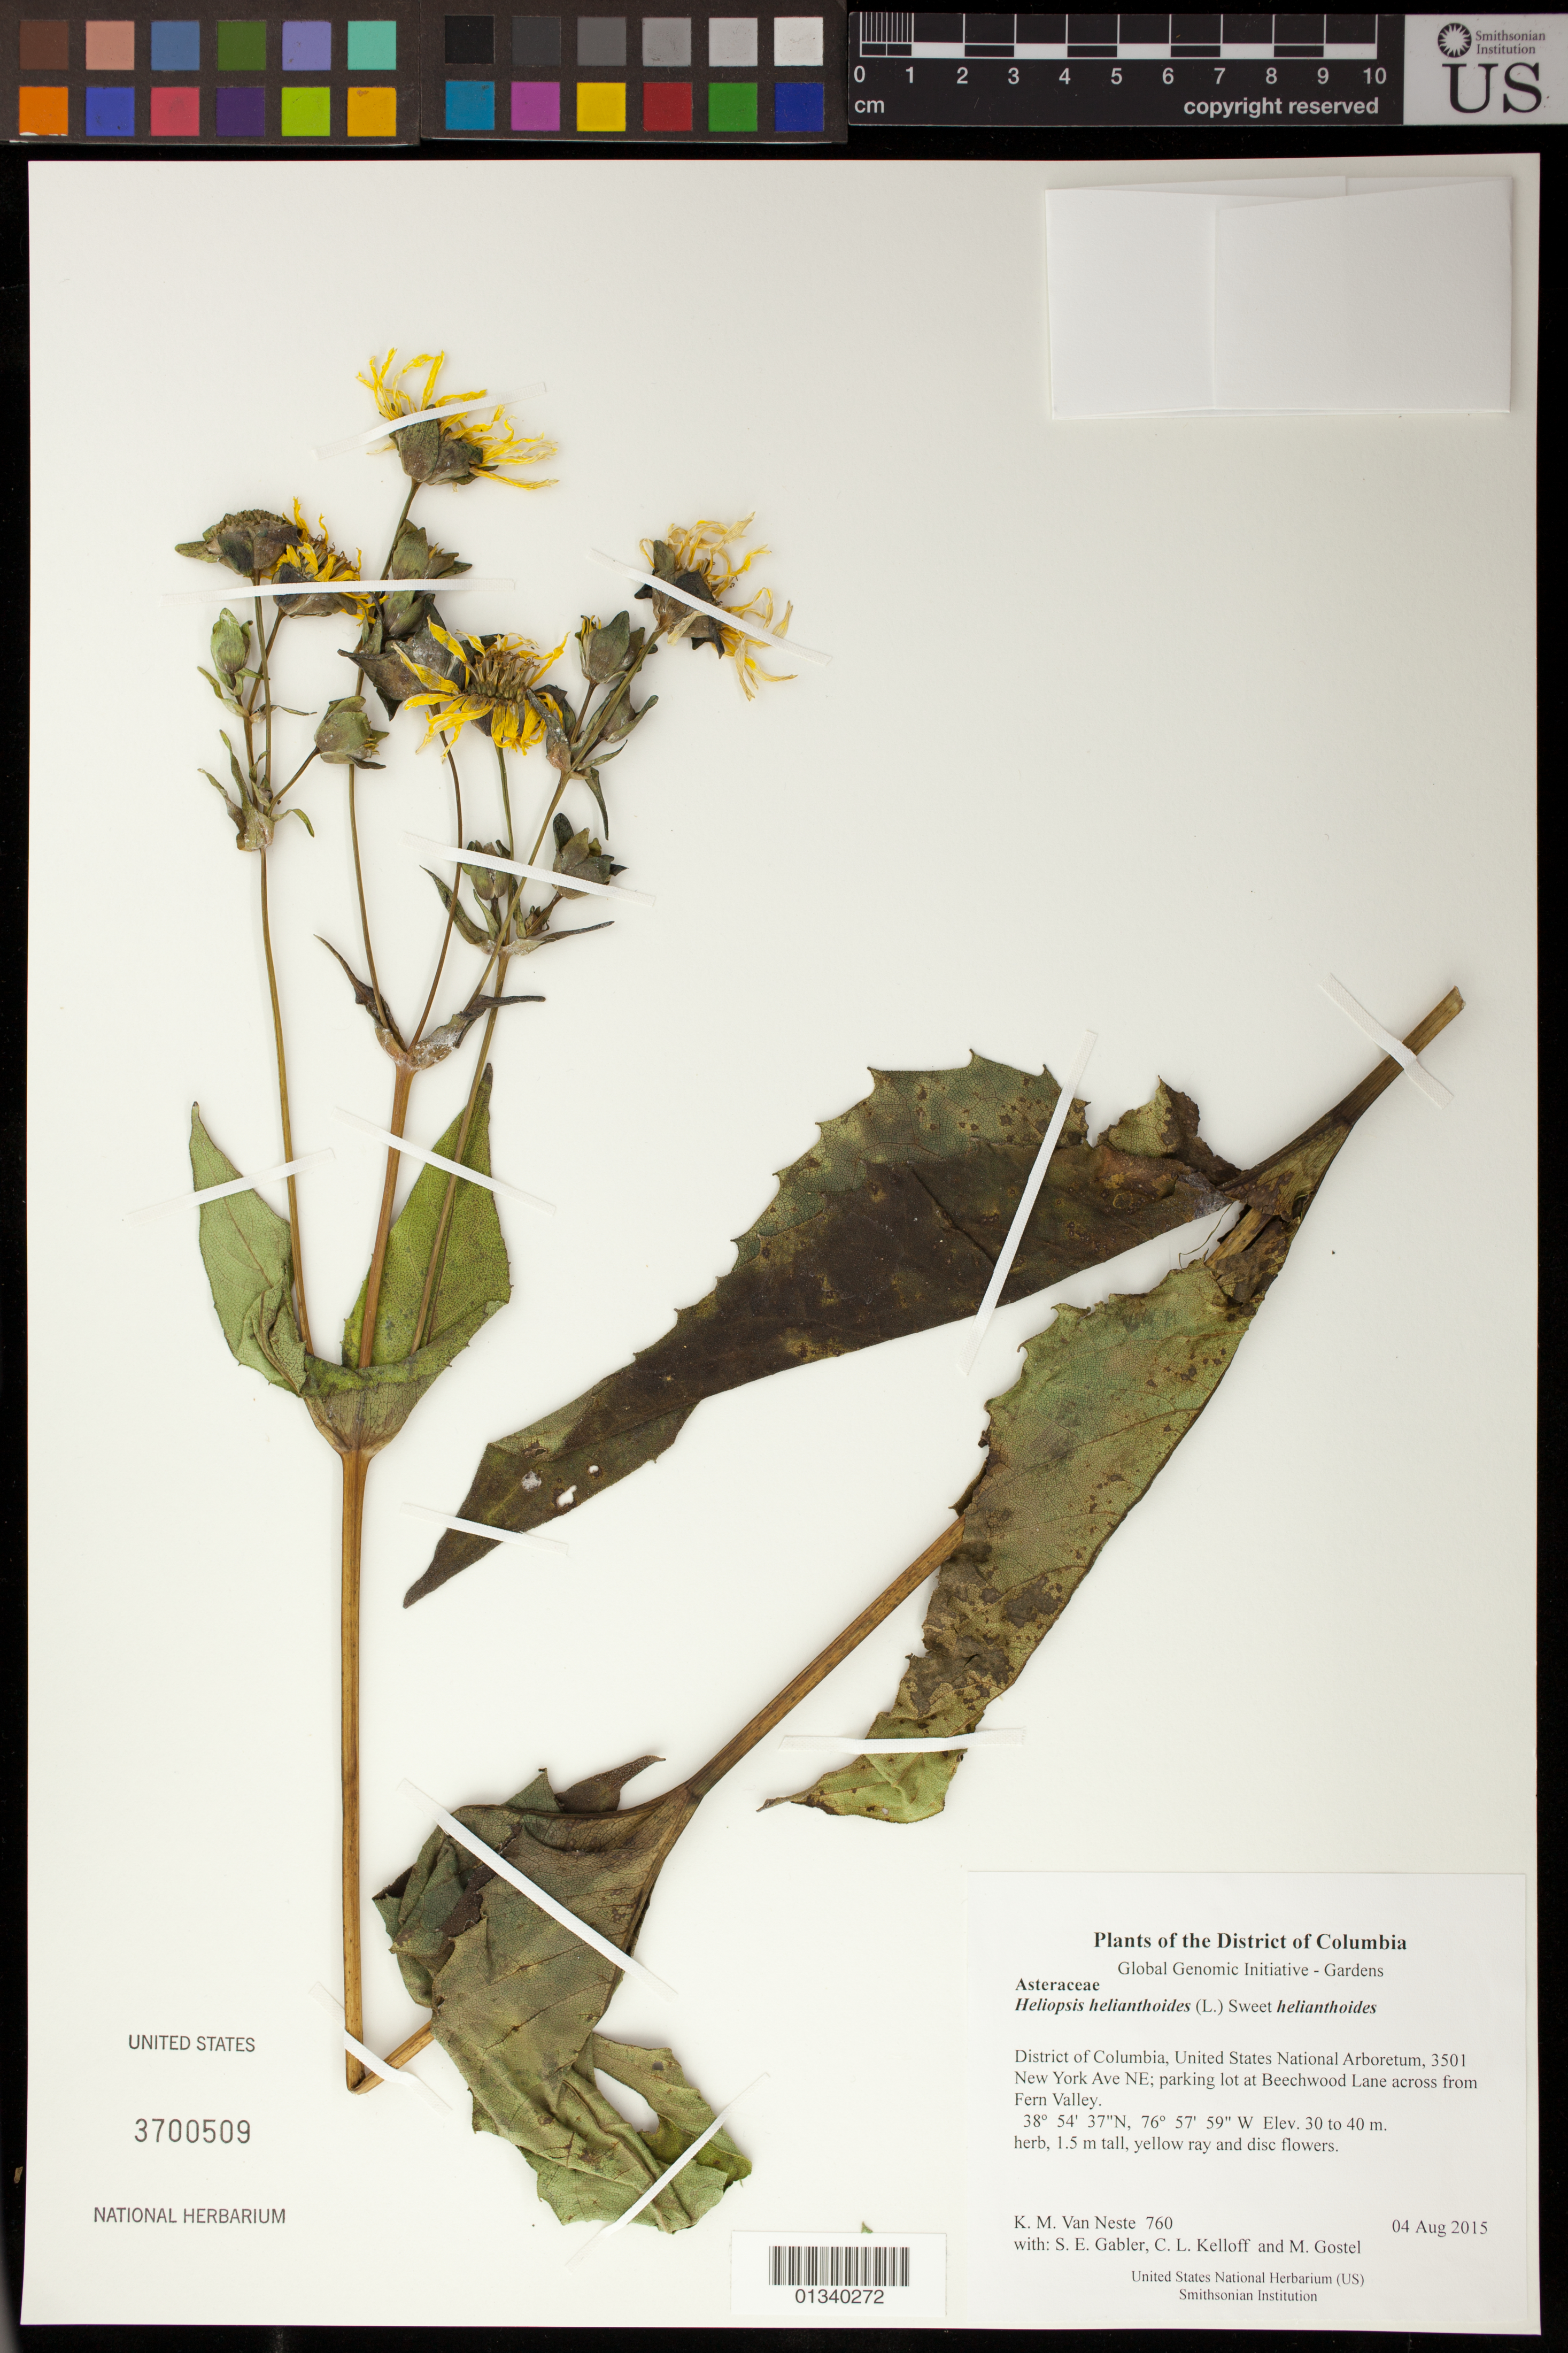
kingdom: Plantae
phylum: Tracheophyta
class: Magnoliopsida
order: Asterales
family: Asteraceae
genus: Heliopsis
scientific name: Heliopsis helianthoides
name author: (L.) Sweet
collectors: K. M. Van Neste, S. E. Gabler, C. L. Kelloff & M. R. Gostel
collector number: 760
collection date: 2015-08-04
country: United States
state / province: District of Columbia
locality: United States National Arboretum, 3501 New York Ave NE; parking lot at Beechwood Lane across from Fern Valley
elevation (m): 30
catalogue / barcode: US 3700509